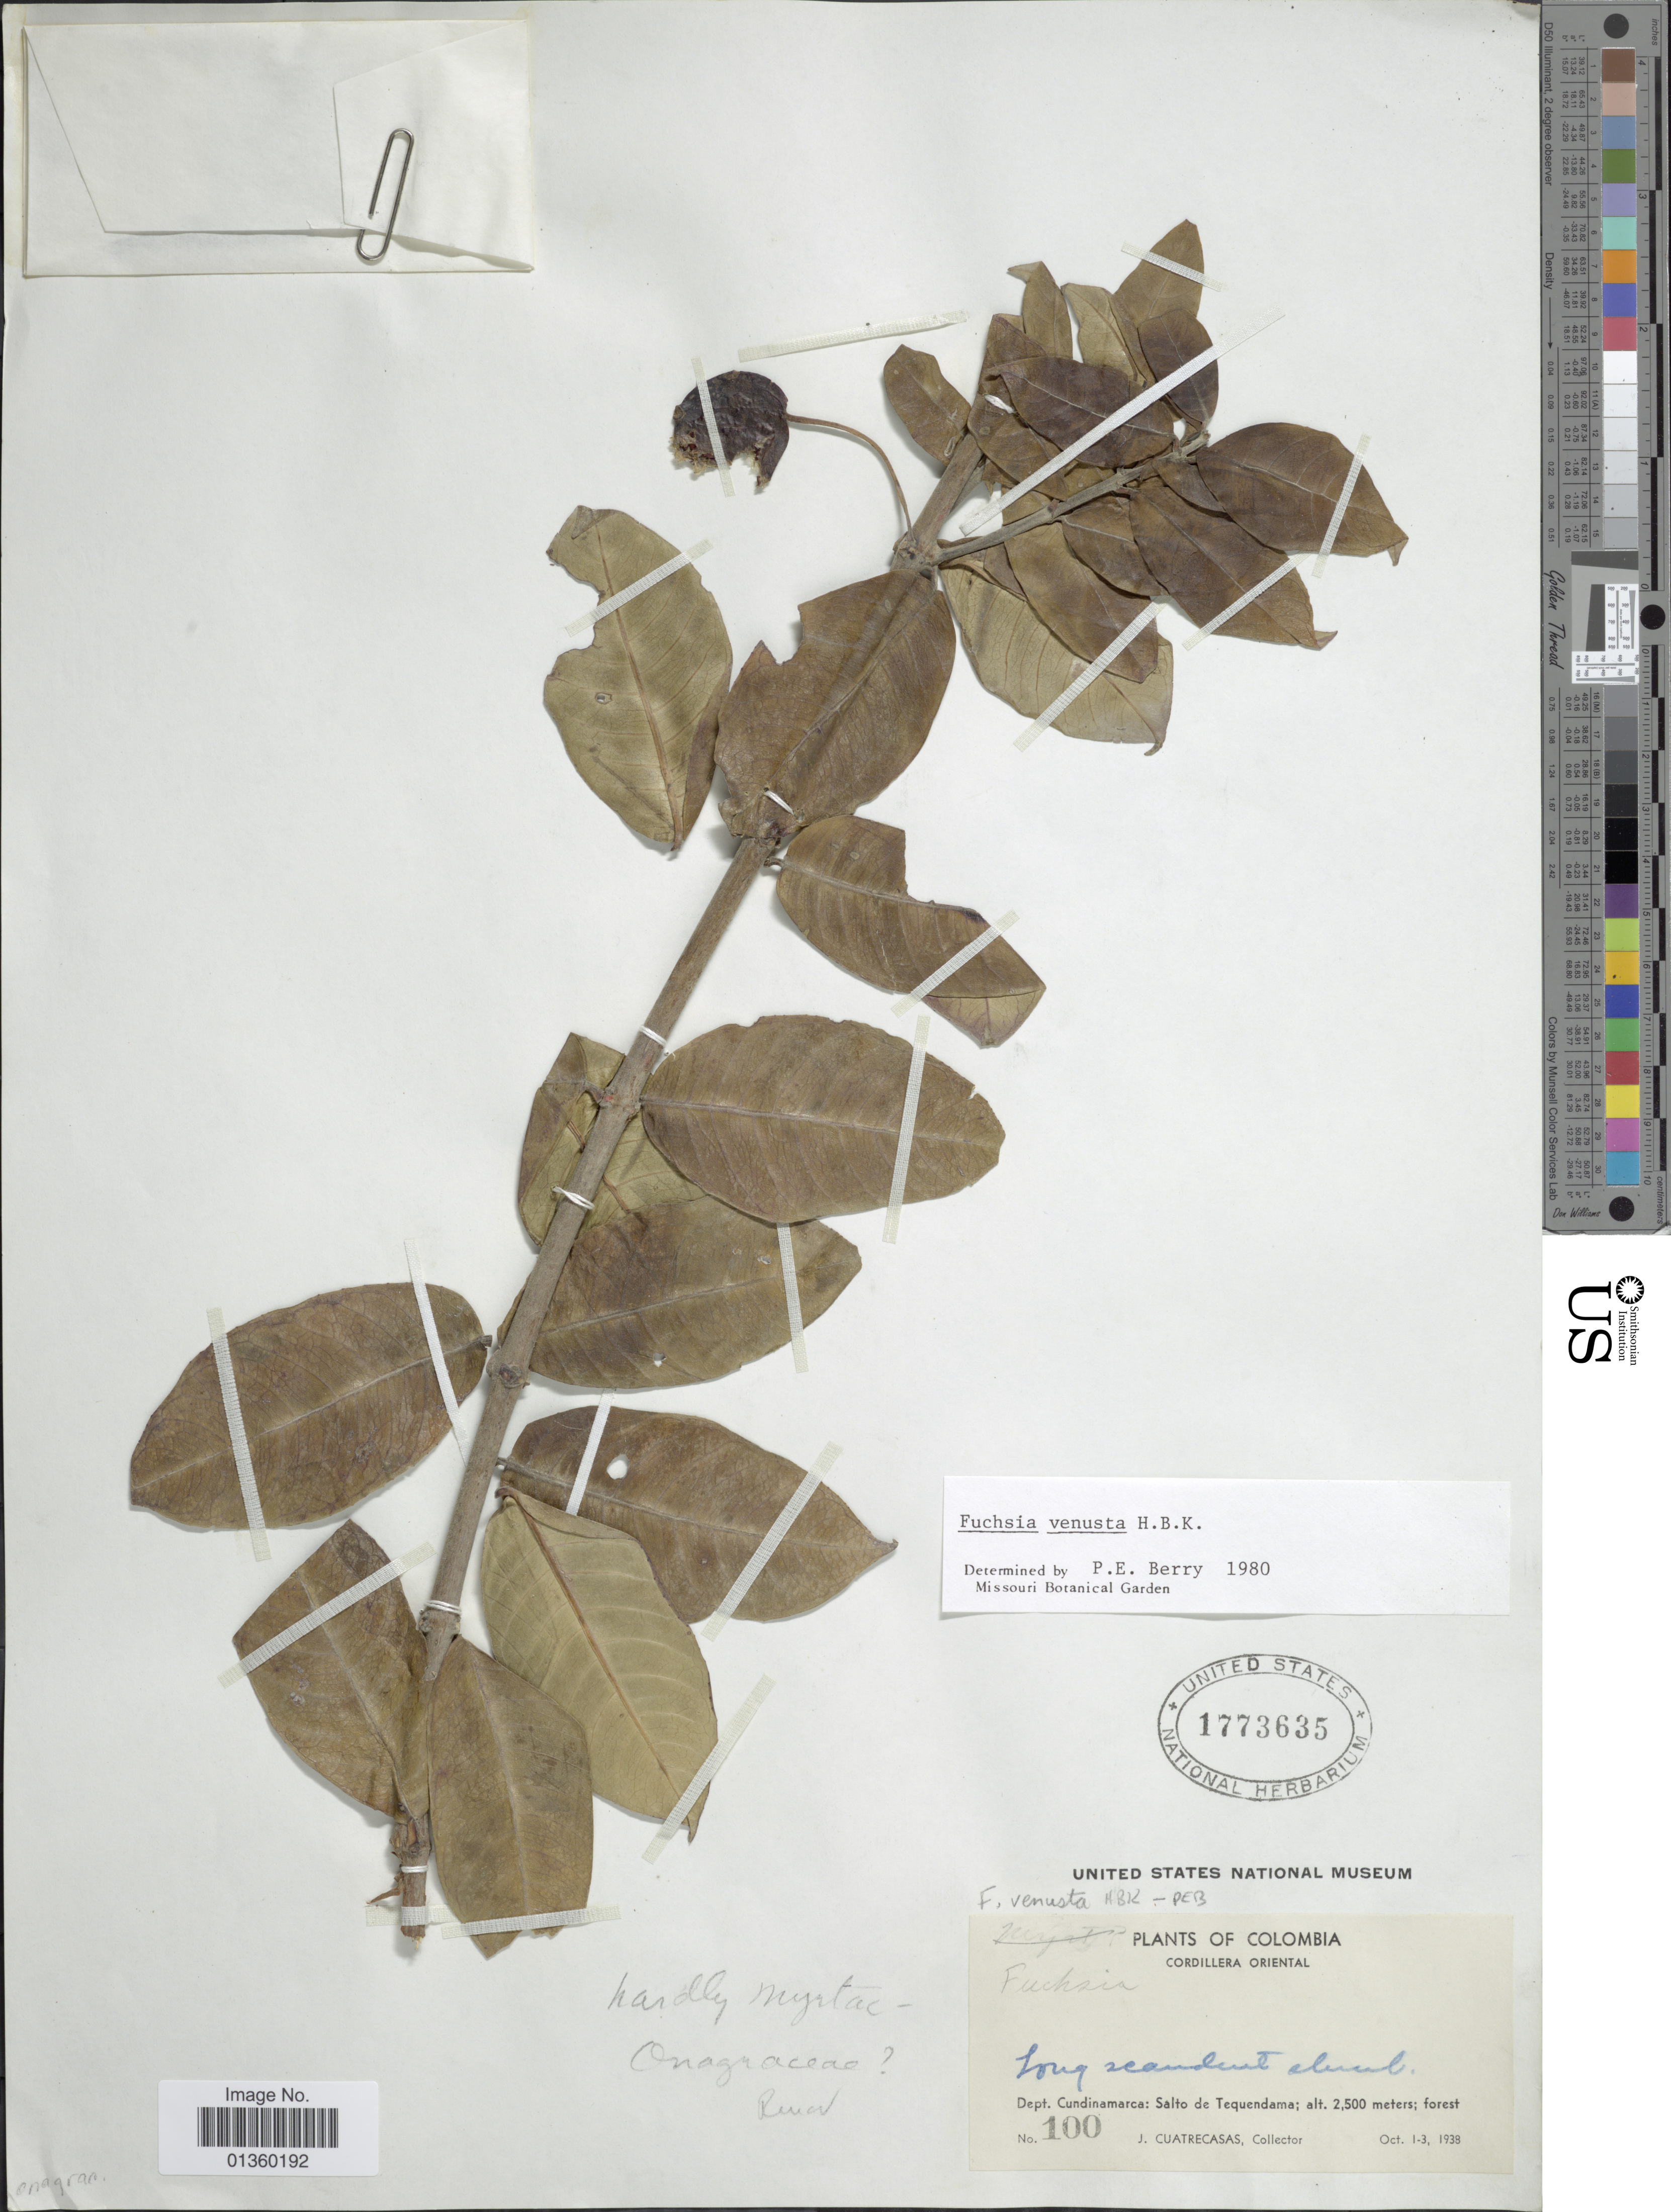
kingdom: Plantae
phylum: Tracheophyta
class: Magnoliopsida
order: Myrtales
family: Onagraceae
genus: Fuchsia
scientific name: Fuchsia venusta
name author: Kunth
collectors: J. Cuatrecasas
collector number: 100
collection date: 1938-10-01/1938-10-03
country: Colombia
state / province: Cundinamarca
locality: Cordillera Oriental. Salto de Tequendama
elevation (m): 2500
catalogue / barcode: US 1773635